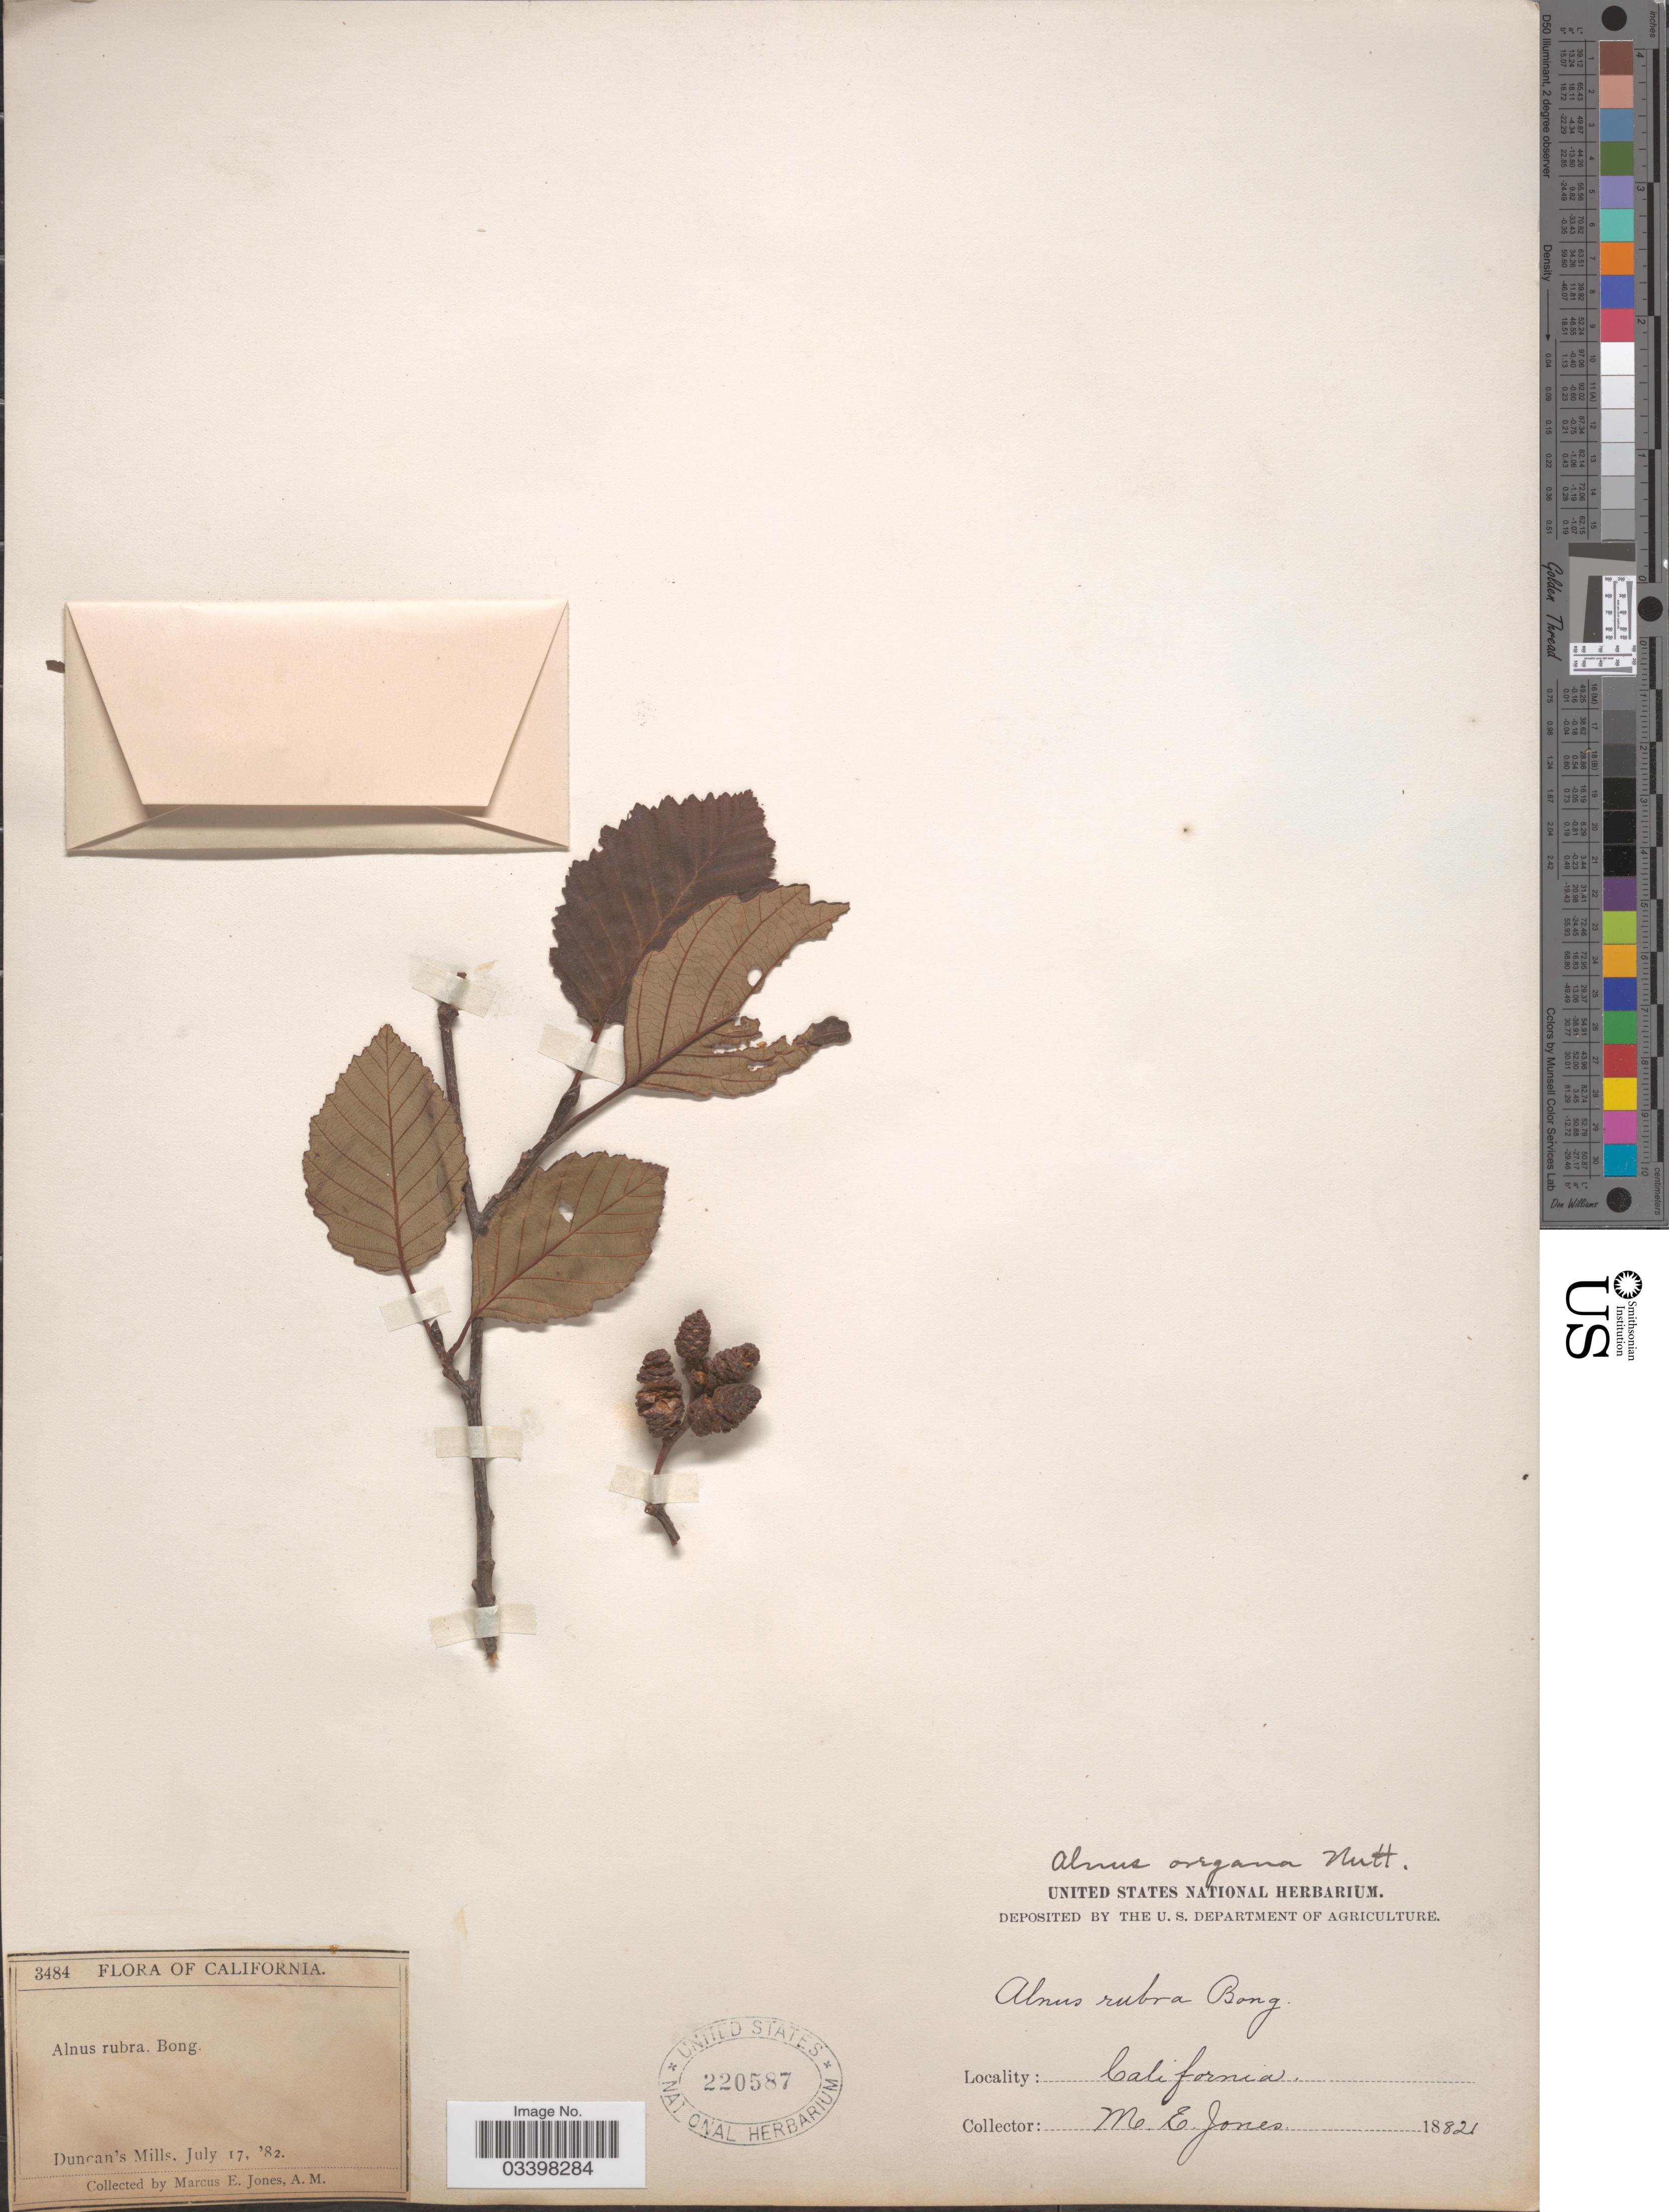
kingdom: Plantae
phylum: Tracheophyta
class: Magnoliopsida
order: Fagales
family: Betulaceae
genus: Alnus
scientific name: Alnus rubra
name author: Bong.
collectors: M. E. Jones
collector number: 3484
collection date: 1882-07-17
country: United States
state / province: California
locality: Duncan's Mills.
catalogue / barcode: US 220587